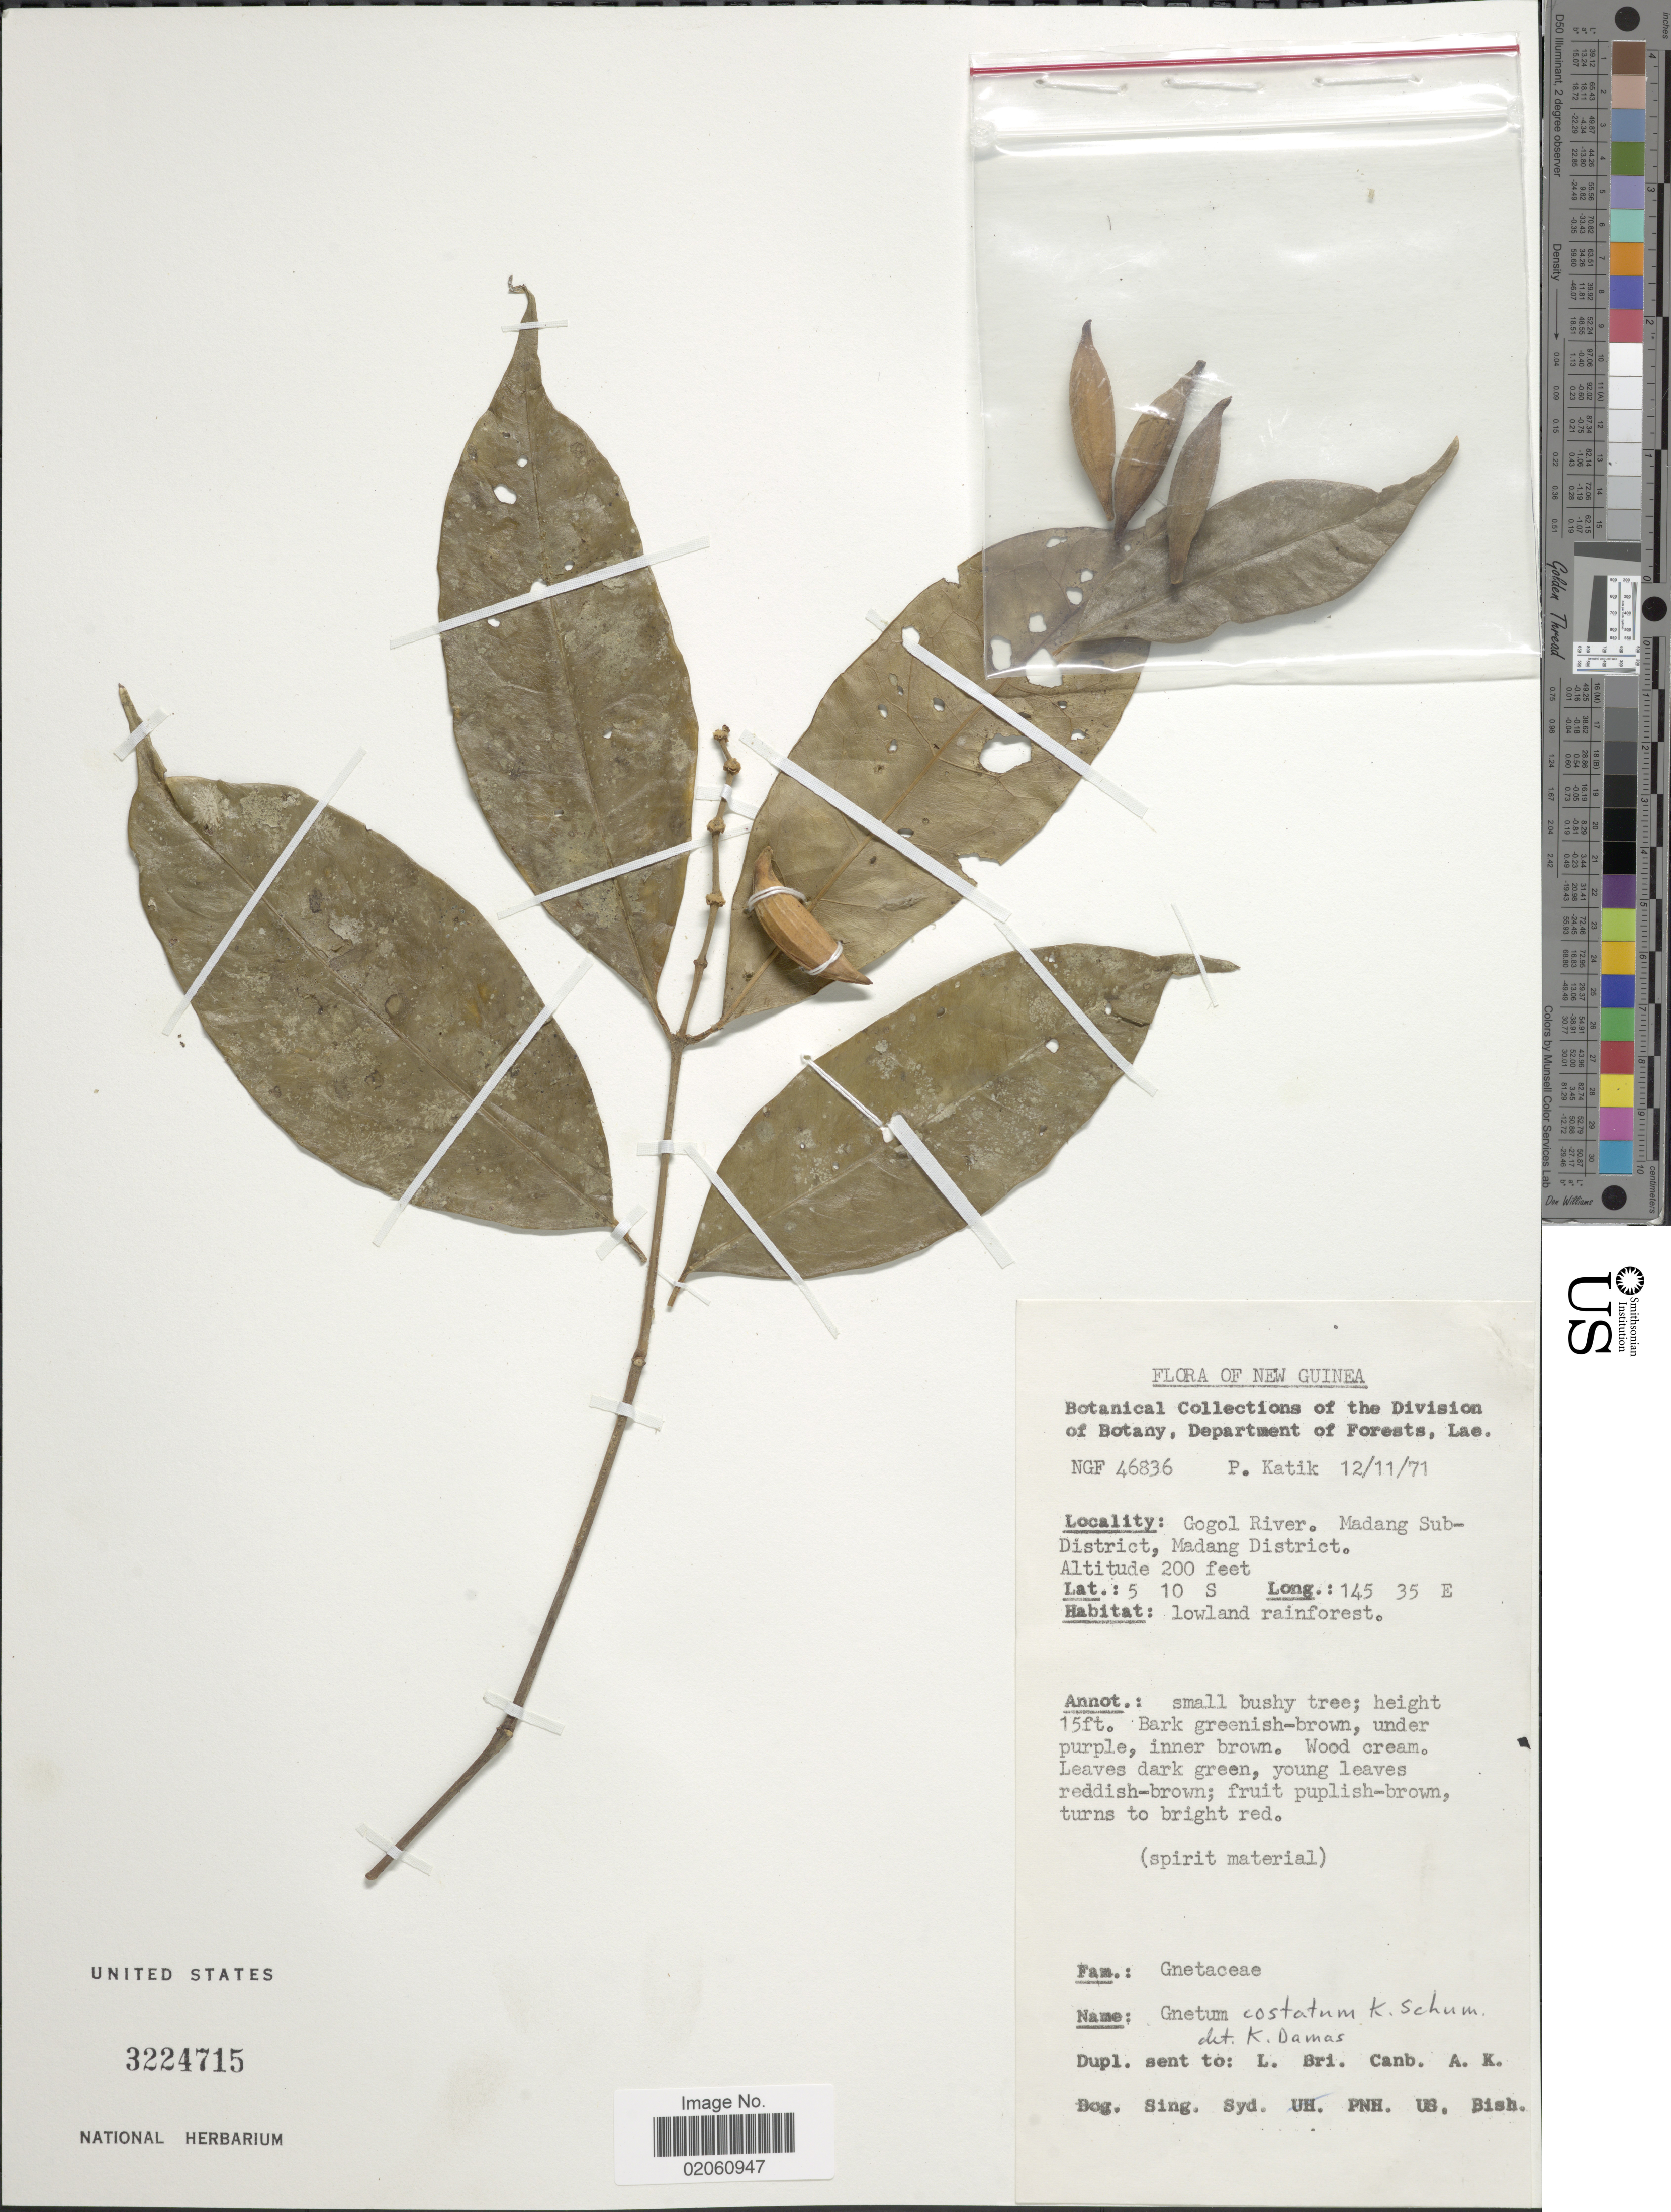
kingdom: Plantae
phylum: Tracheophyta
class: Gnetopsida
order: Gnetales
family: Gnetaceae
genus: Gnetum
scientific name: Gnetum costatum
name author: K. Schum.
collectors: P. Katik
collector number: NGF 46836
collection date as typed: Transcribed d/m/y: 12/11/71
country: Papua New Guinea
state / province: Madang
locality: New Guinea, Gogol River. Madang Subdistrict, Madang District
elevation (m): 61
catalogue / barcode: US 3224715